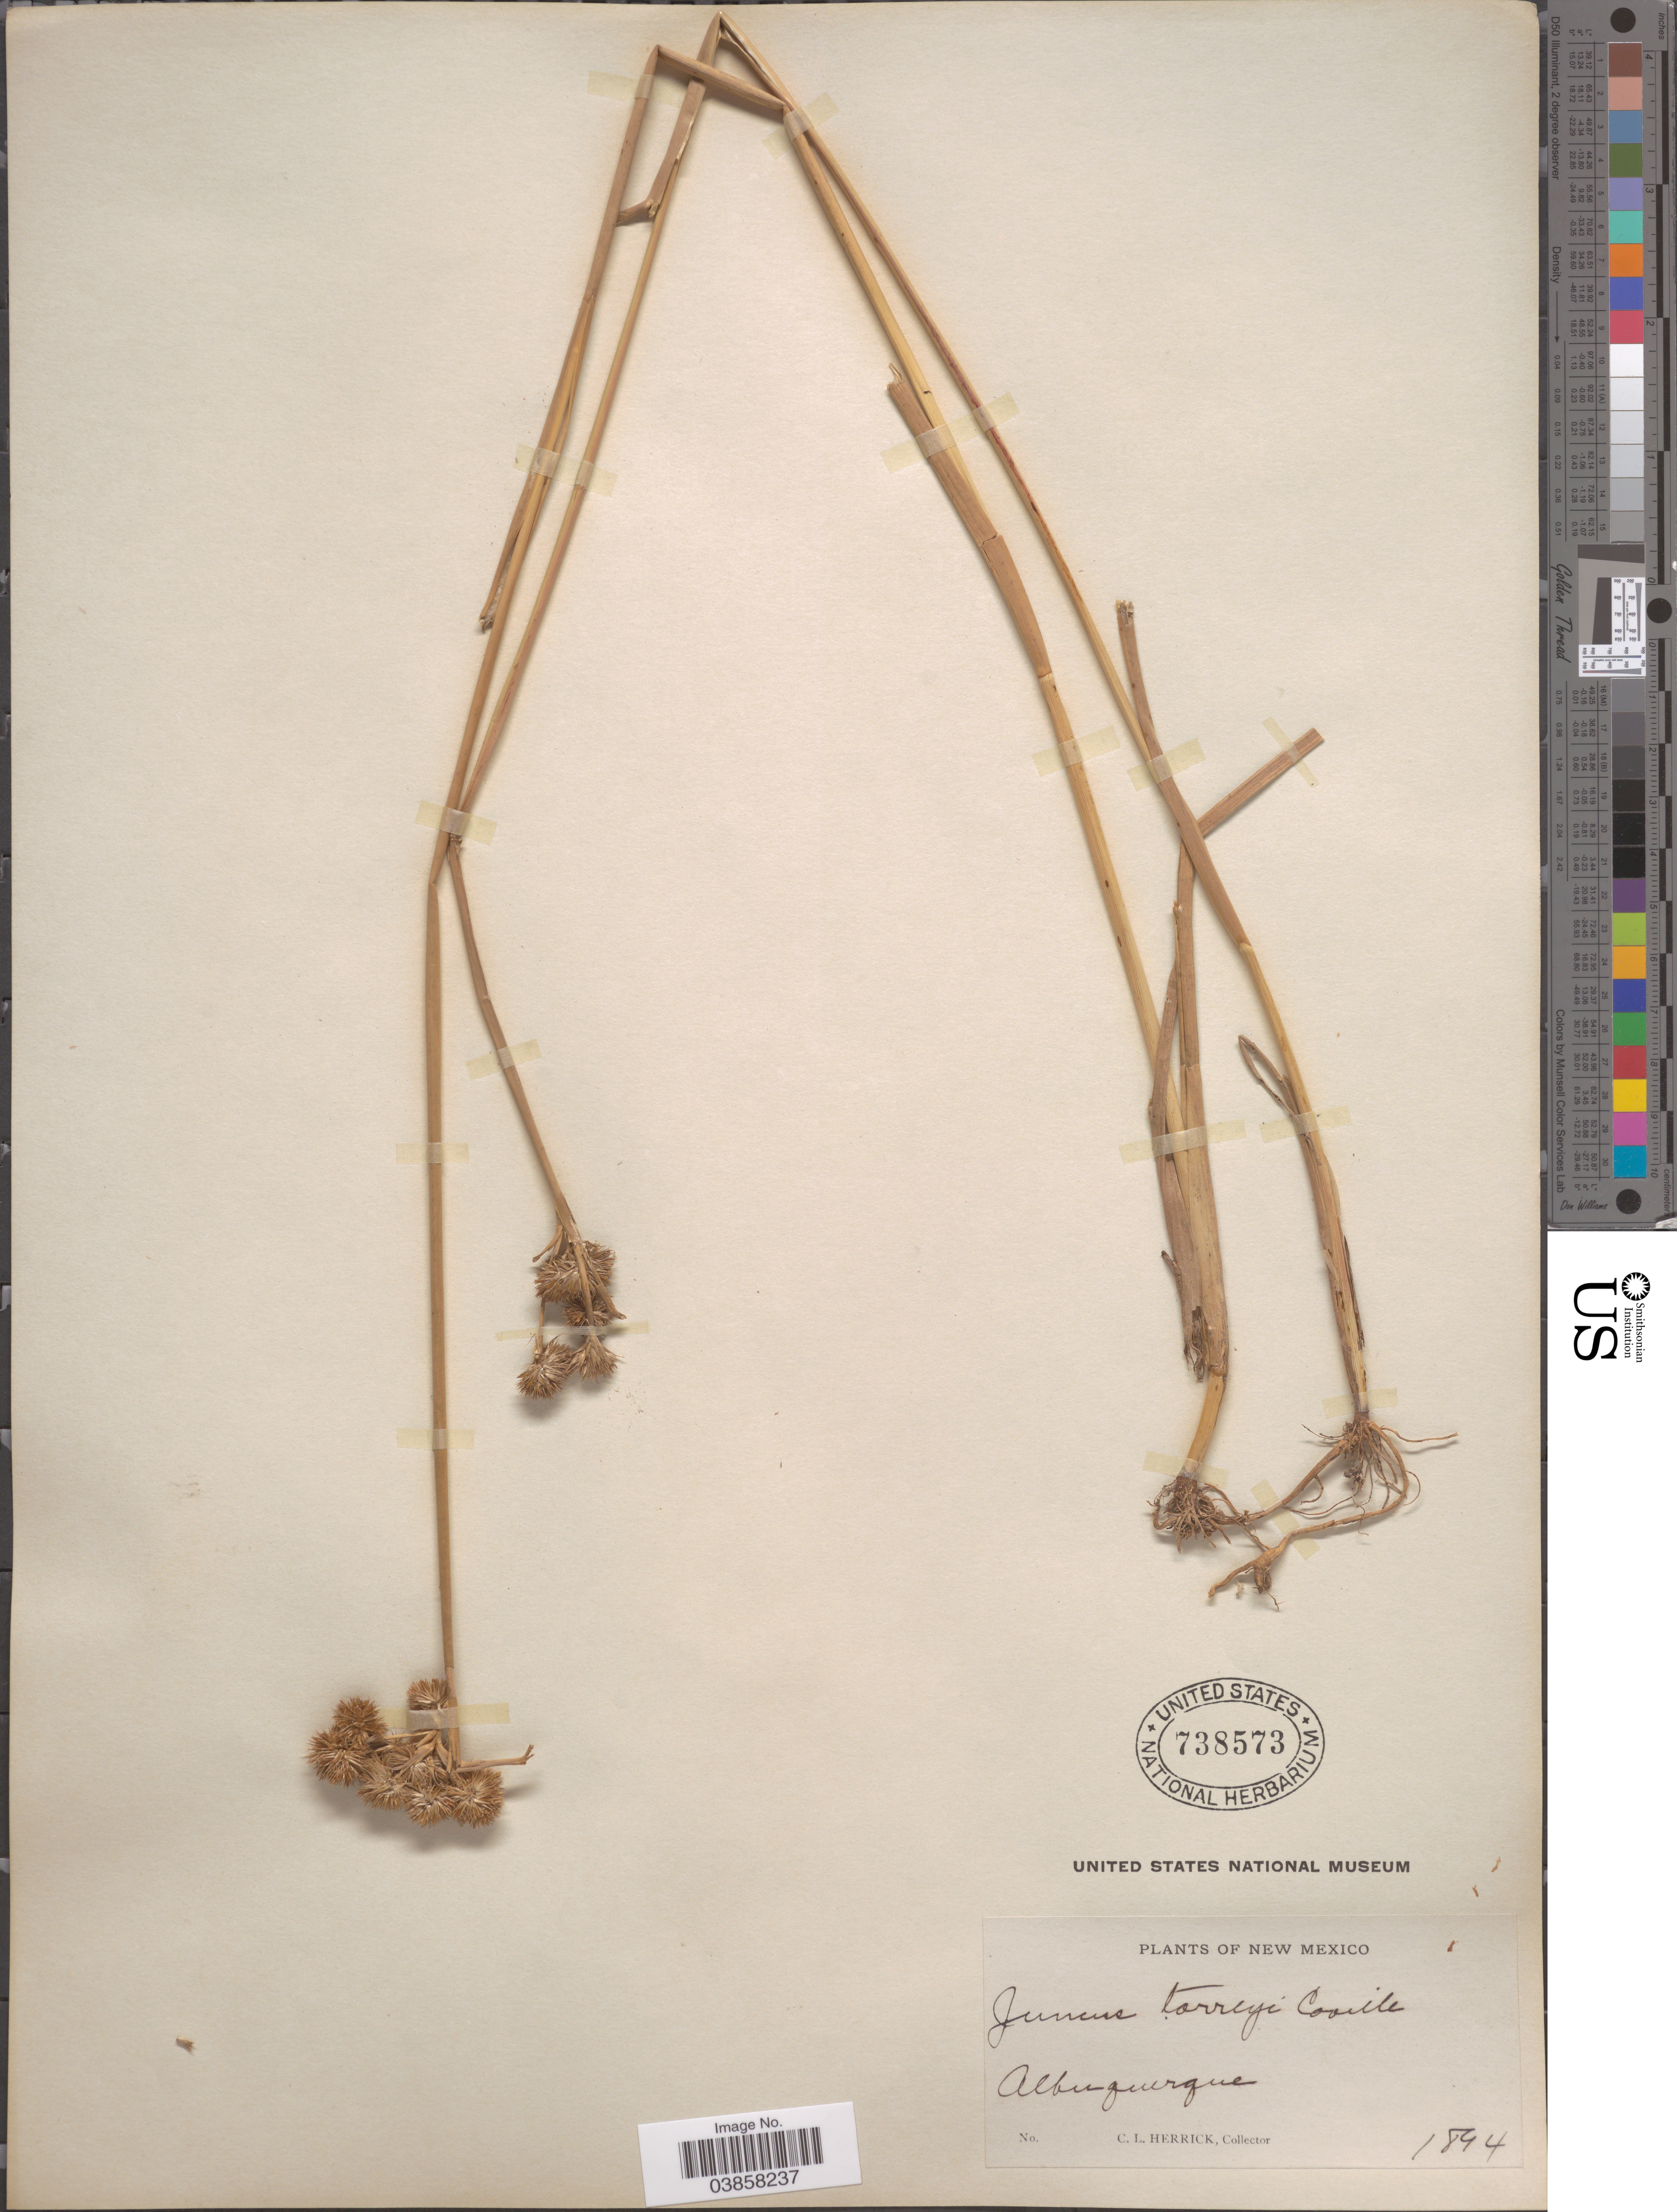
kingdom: Plantae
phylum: Tracheophyta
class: Liliopsida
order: Poales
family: Juncaceae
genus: Juncus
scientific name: Juncus torreyi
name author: Coville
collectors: C. Herrick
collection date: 1894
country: United States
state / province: New Mexico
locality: Albuquerque.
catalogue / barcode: US 738573